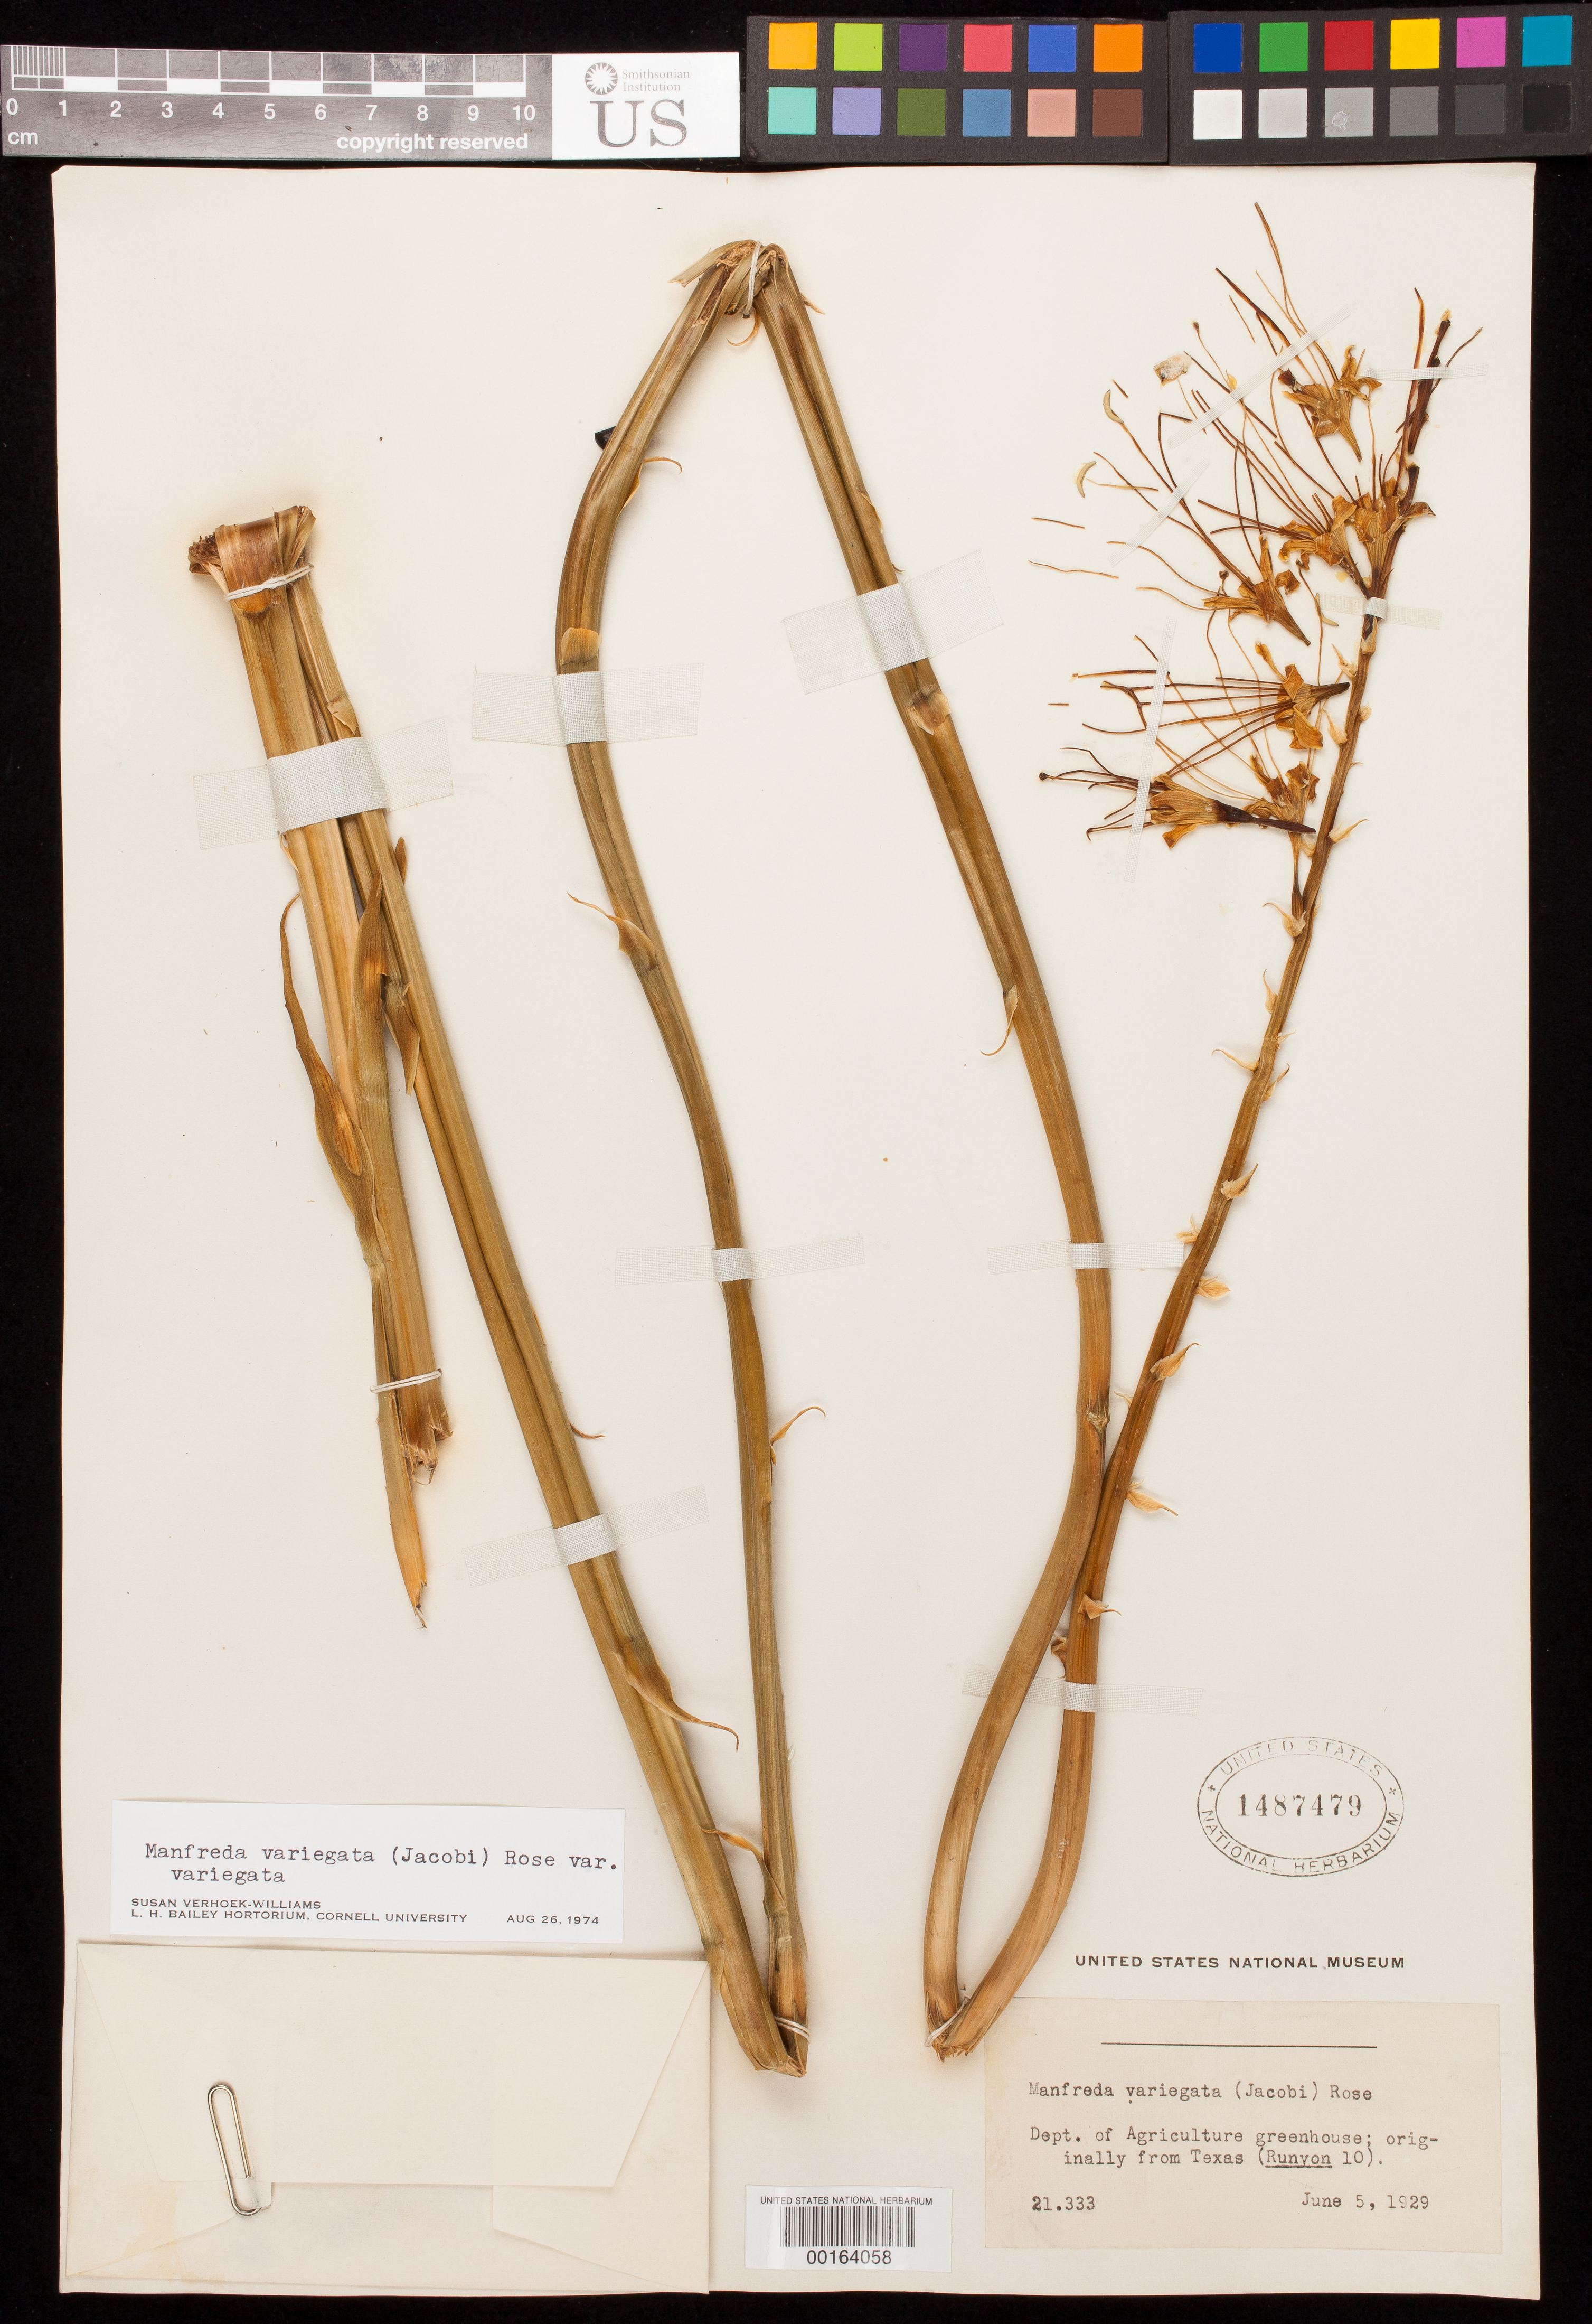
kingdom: Plantae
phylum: Tracheophyta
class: Liliopsida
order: Asparagales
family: Asparagaceae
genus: Manfreda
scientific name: Manfreda variegata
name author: (Jacobi) Rose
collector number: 21.333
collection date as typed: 05 Jun 1929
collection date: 1929-06-05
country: United States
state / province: Texas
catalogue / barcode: US 1487479